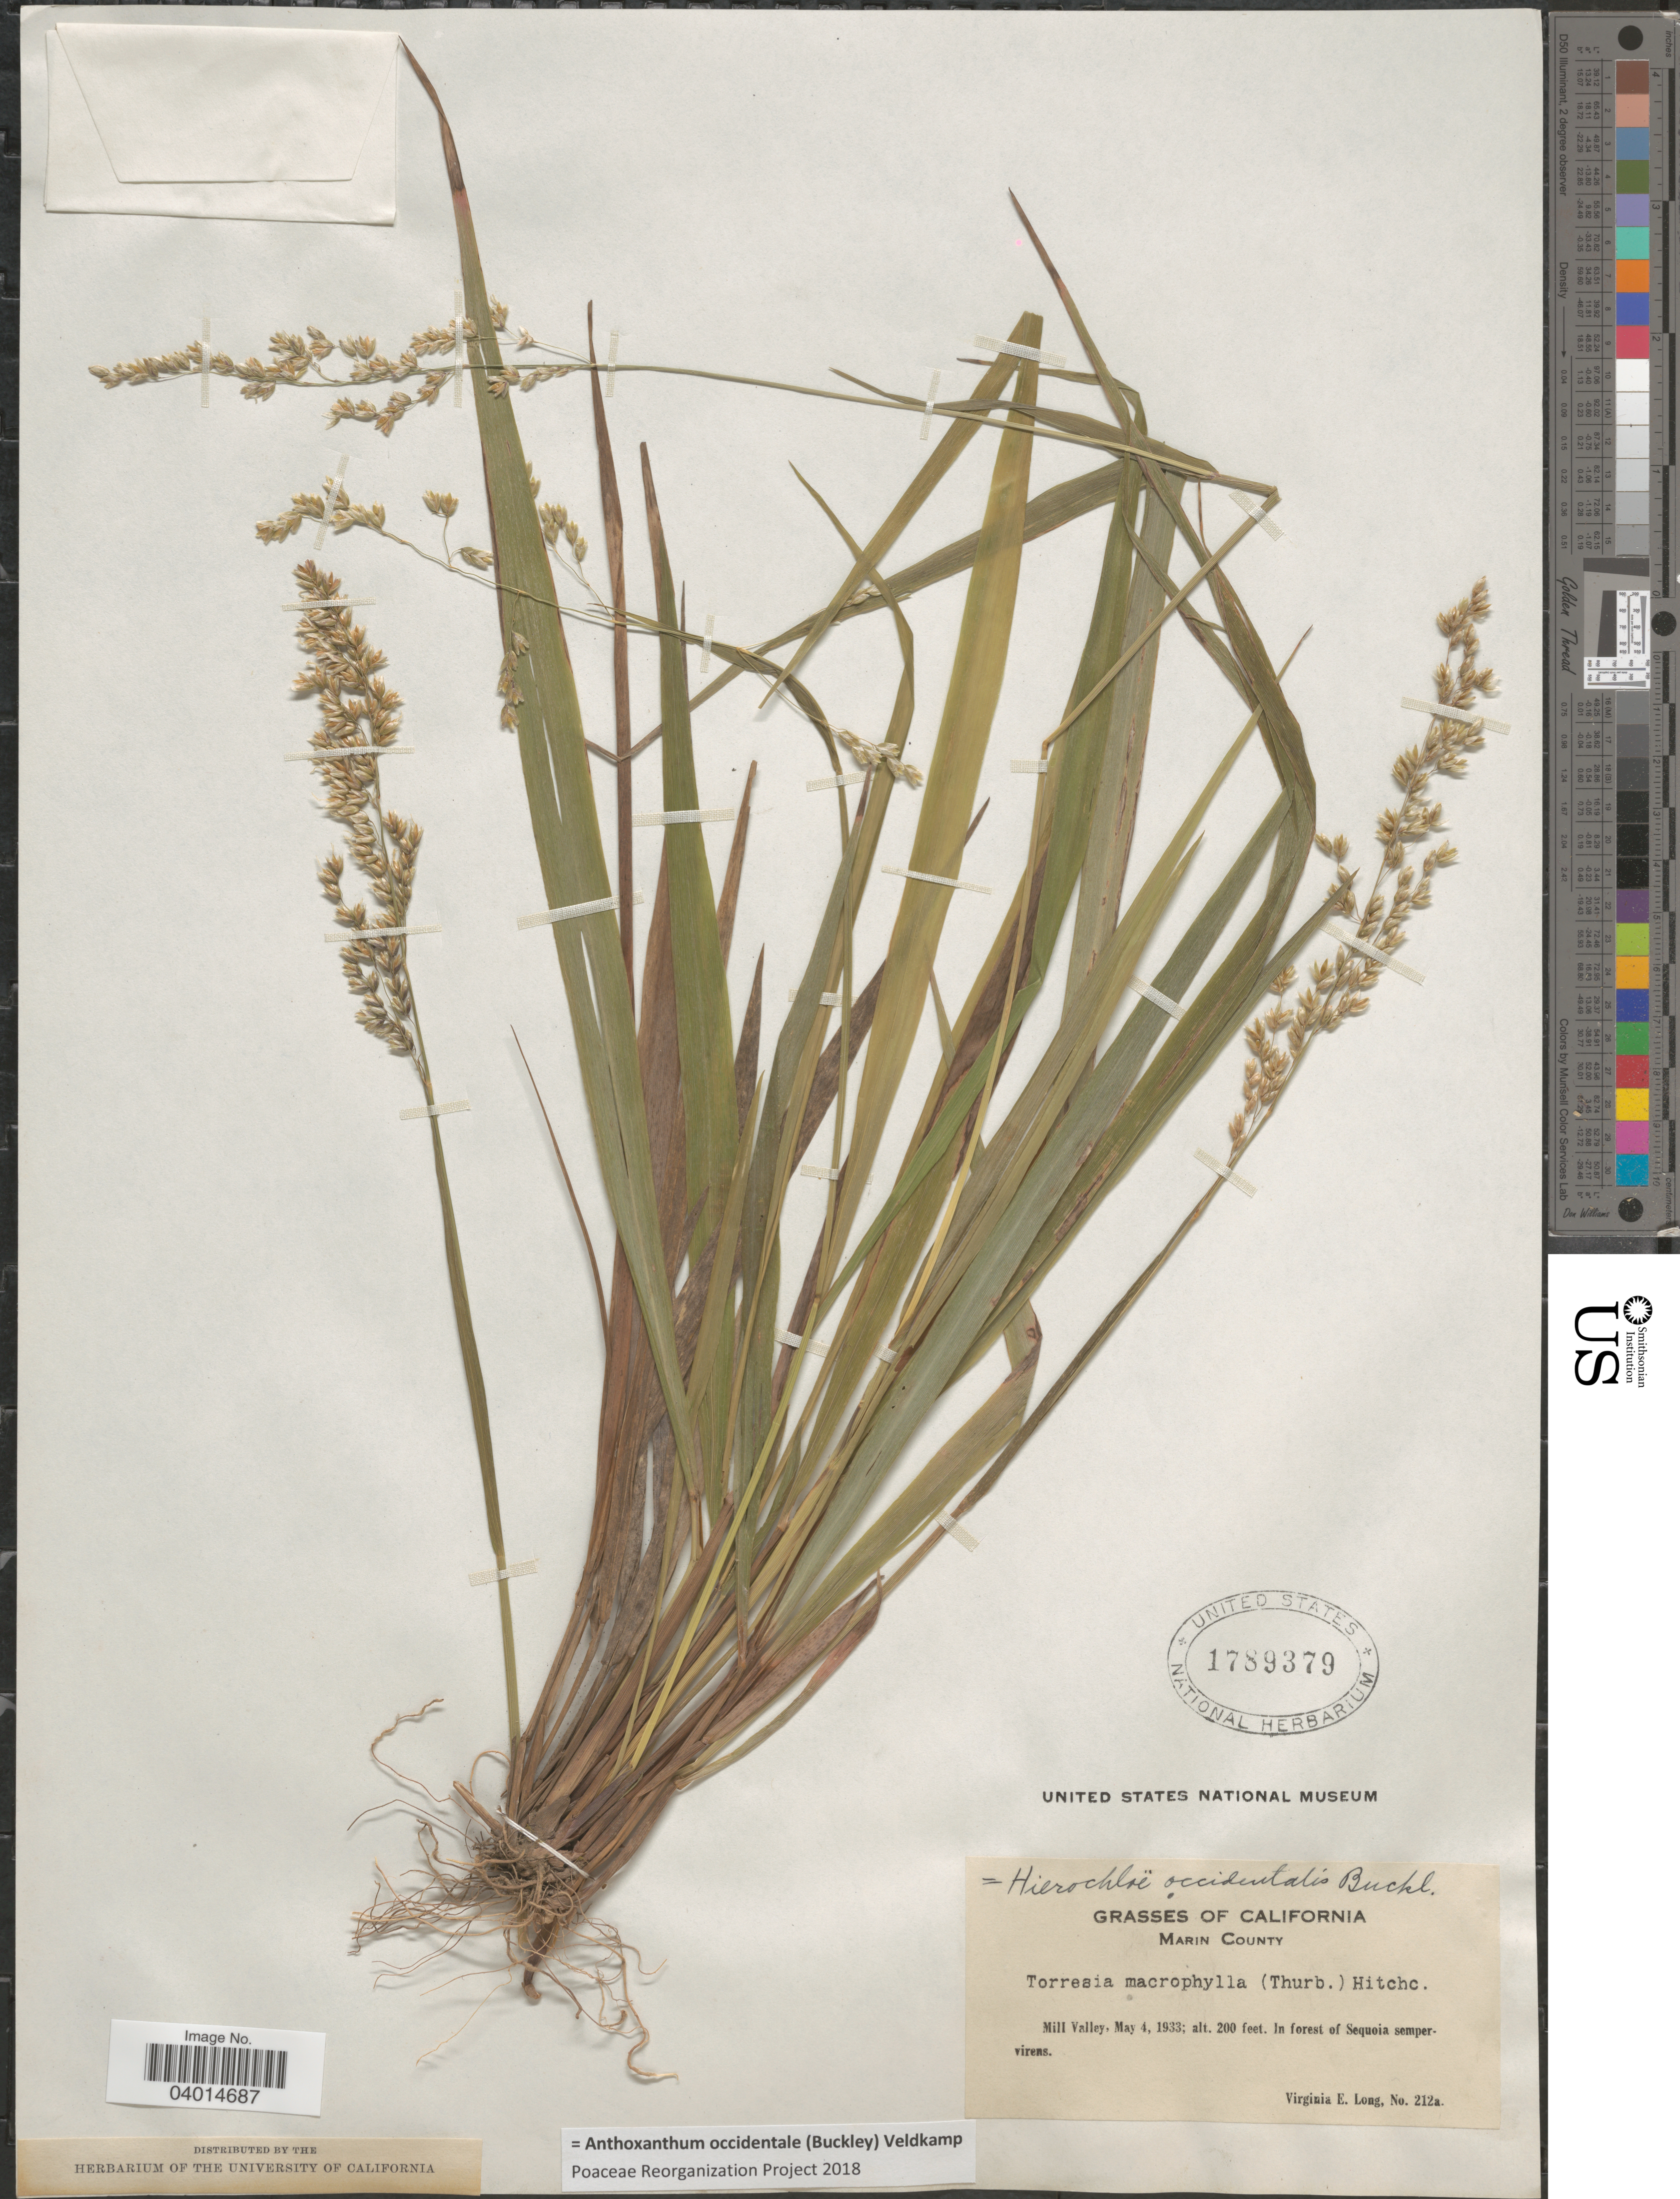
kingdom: Plantae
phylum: Tracheophyta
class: Liliopsida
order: Poales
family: Poaceae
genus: Anthoxanthum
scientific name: Anthoxanthum occidentale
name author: (Buckley) Veldkamp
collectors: V. Long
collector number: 212a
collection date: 1933-05-04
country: United States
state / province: California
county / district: Marin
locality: Marin County. Mill Valley. In forest of Sequoia sempervirens.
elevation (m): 61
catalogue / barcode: US 1789379